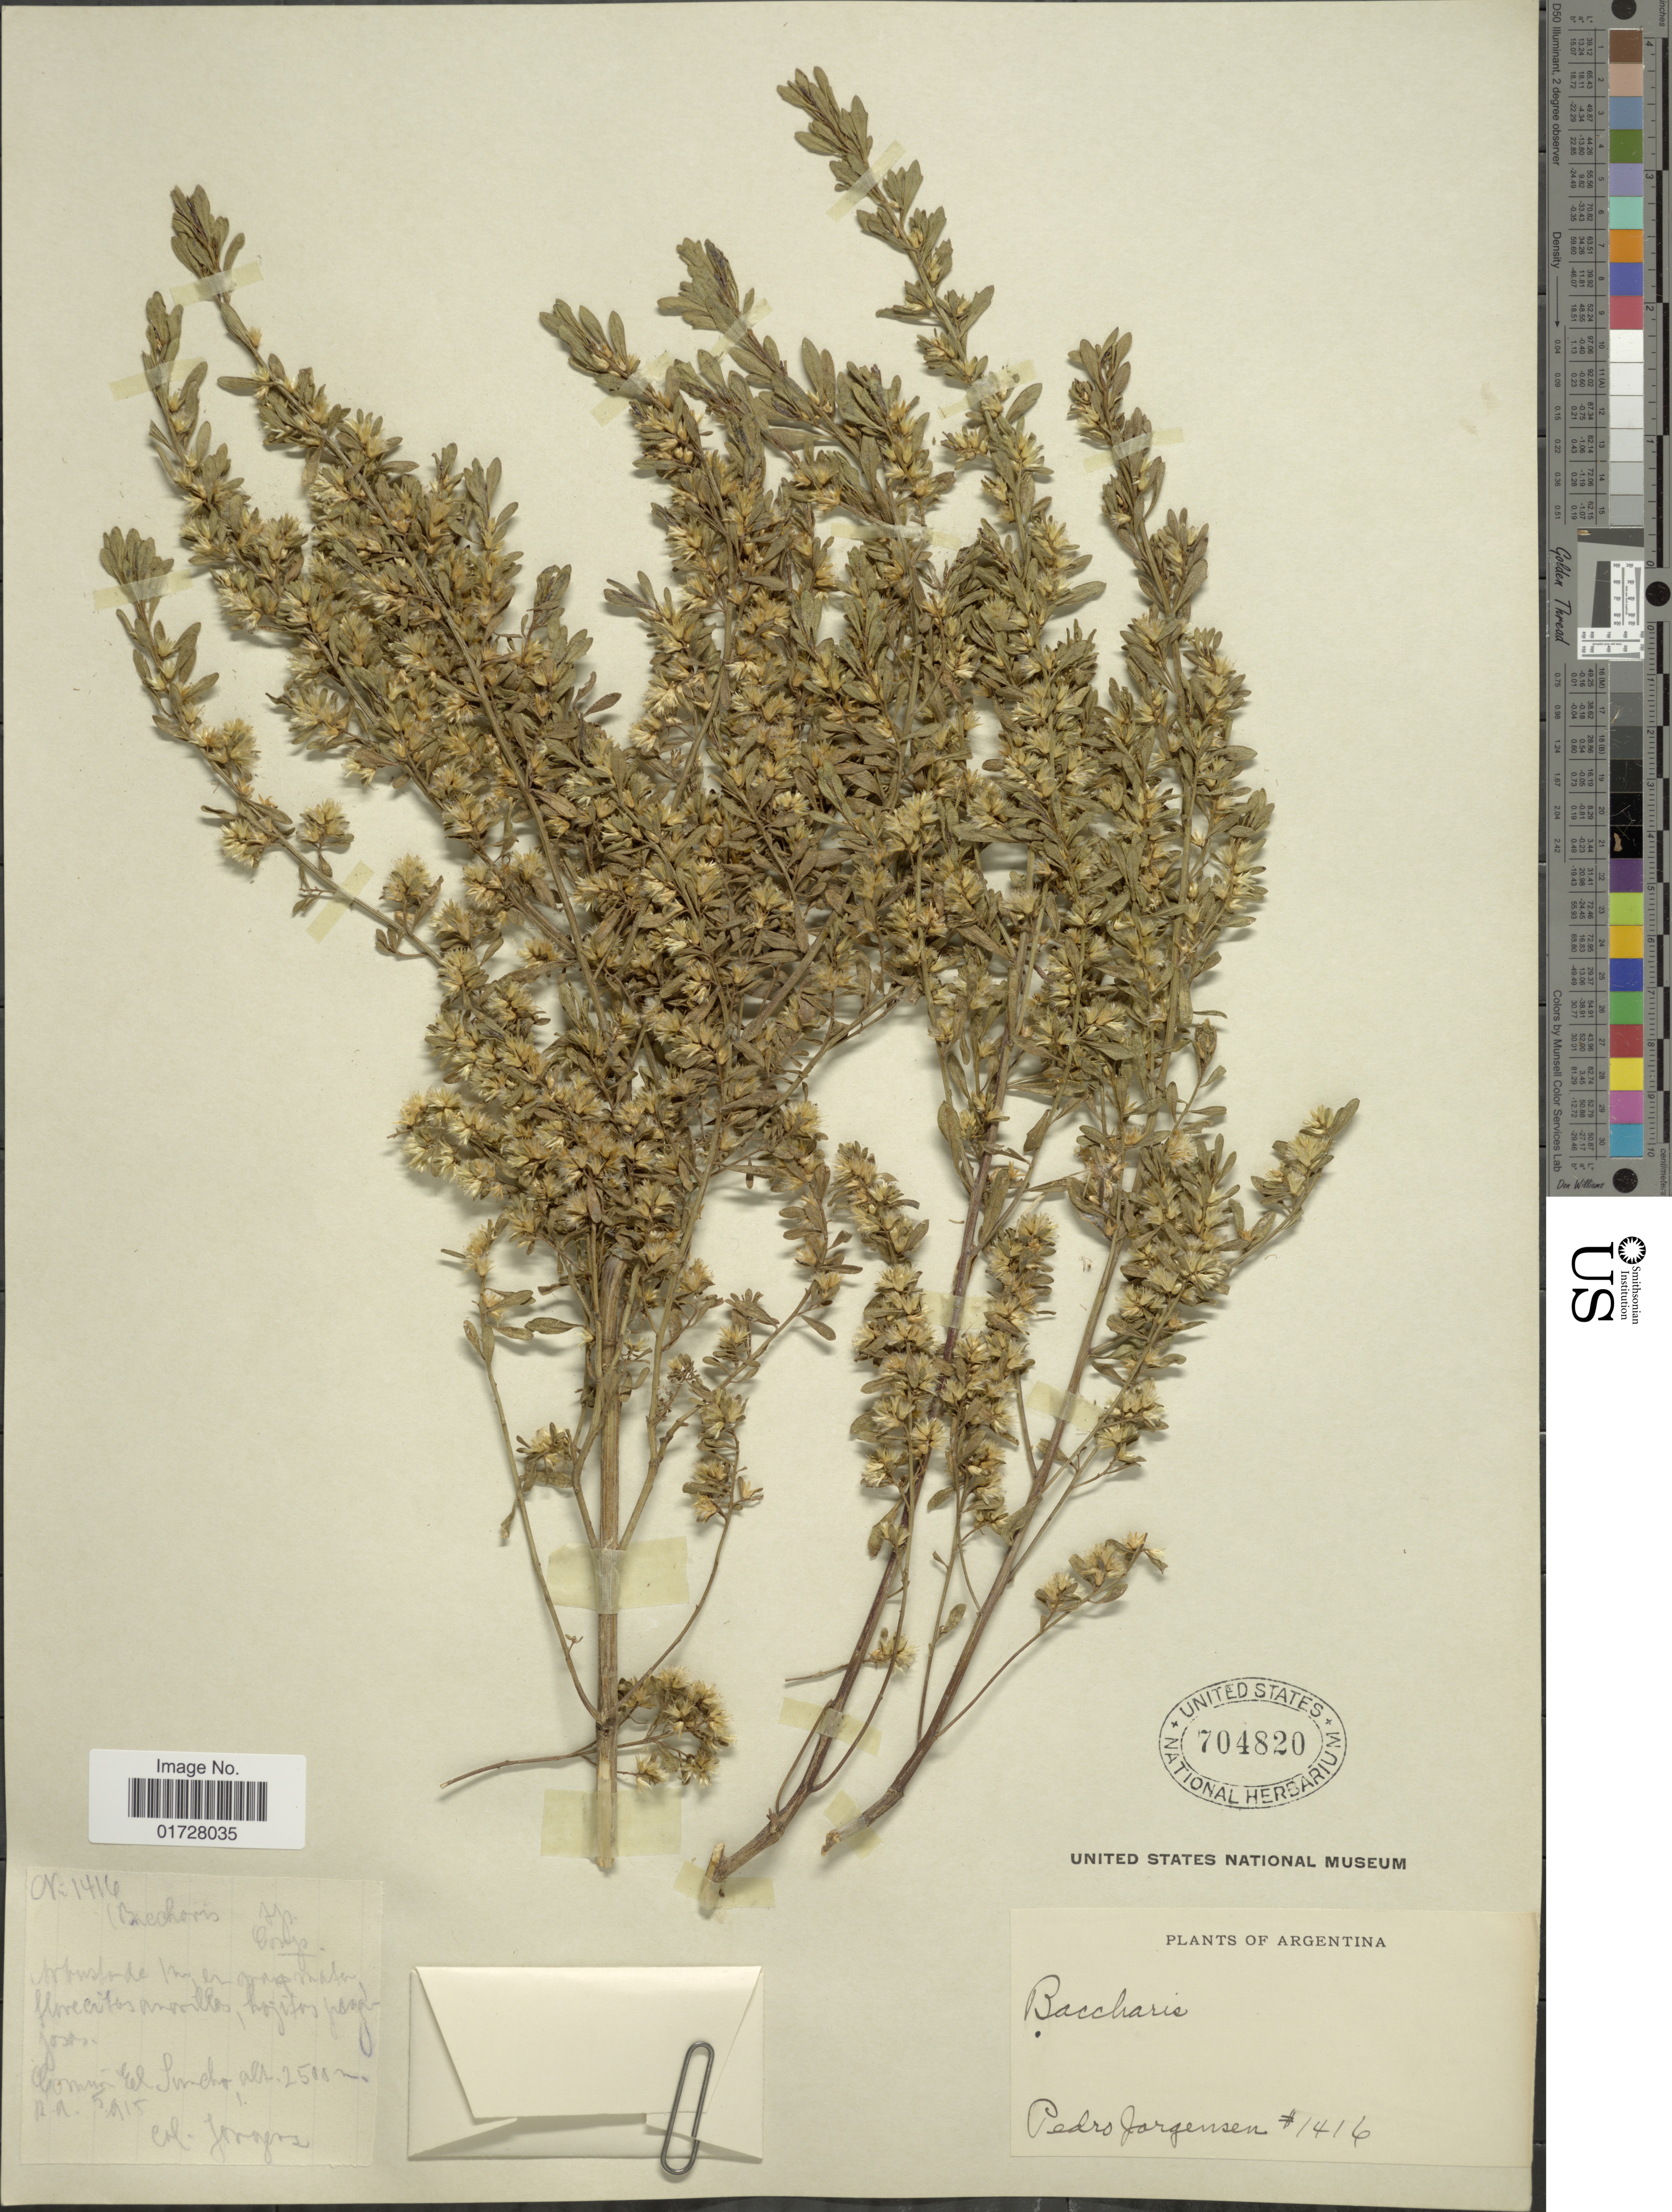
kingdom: Plantae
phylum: Tracheophyta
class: Magnoliopsida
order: Asterales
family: Asteraceae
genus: Baccharis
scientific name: Baccharis sp.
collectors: P. Jörgensen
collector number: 1416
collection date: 1915-05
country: Argentina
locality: El Suncho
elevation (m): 2500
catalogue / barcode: US 704820